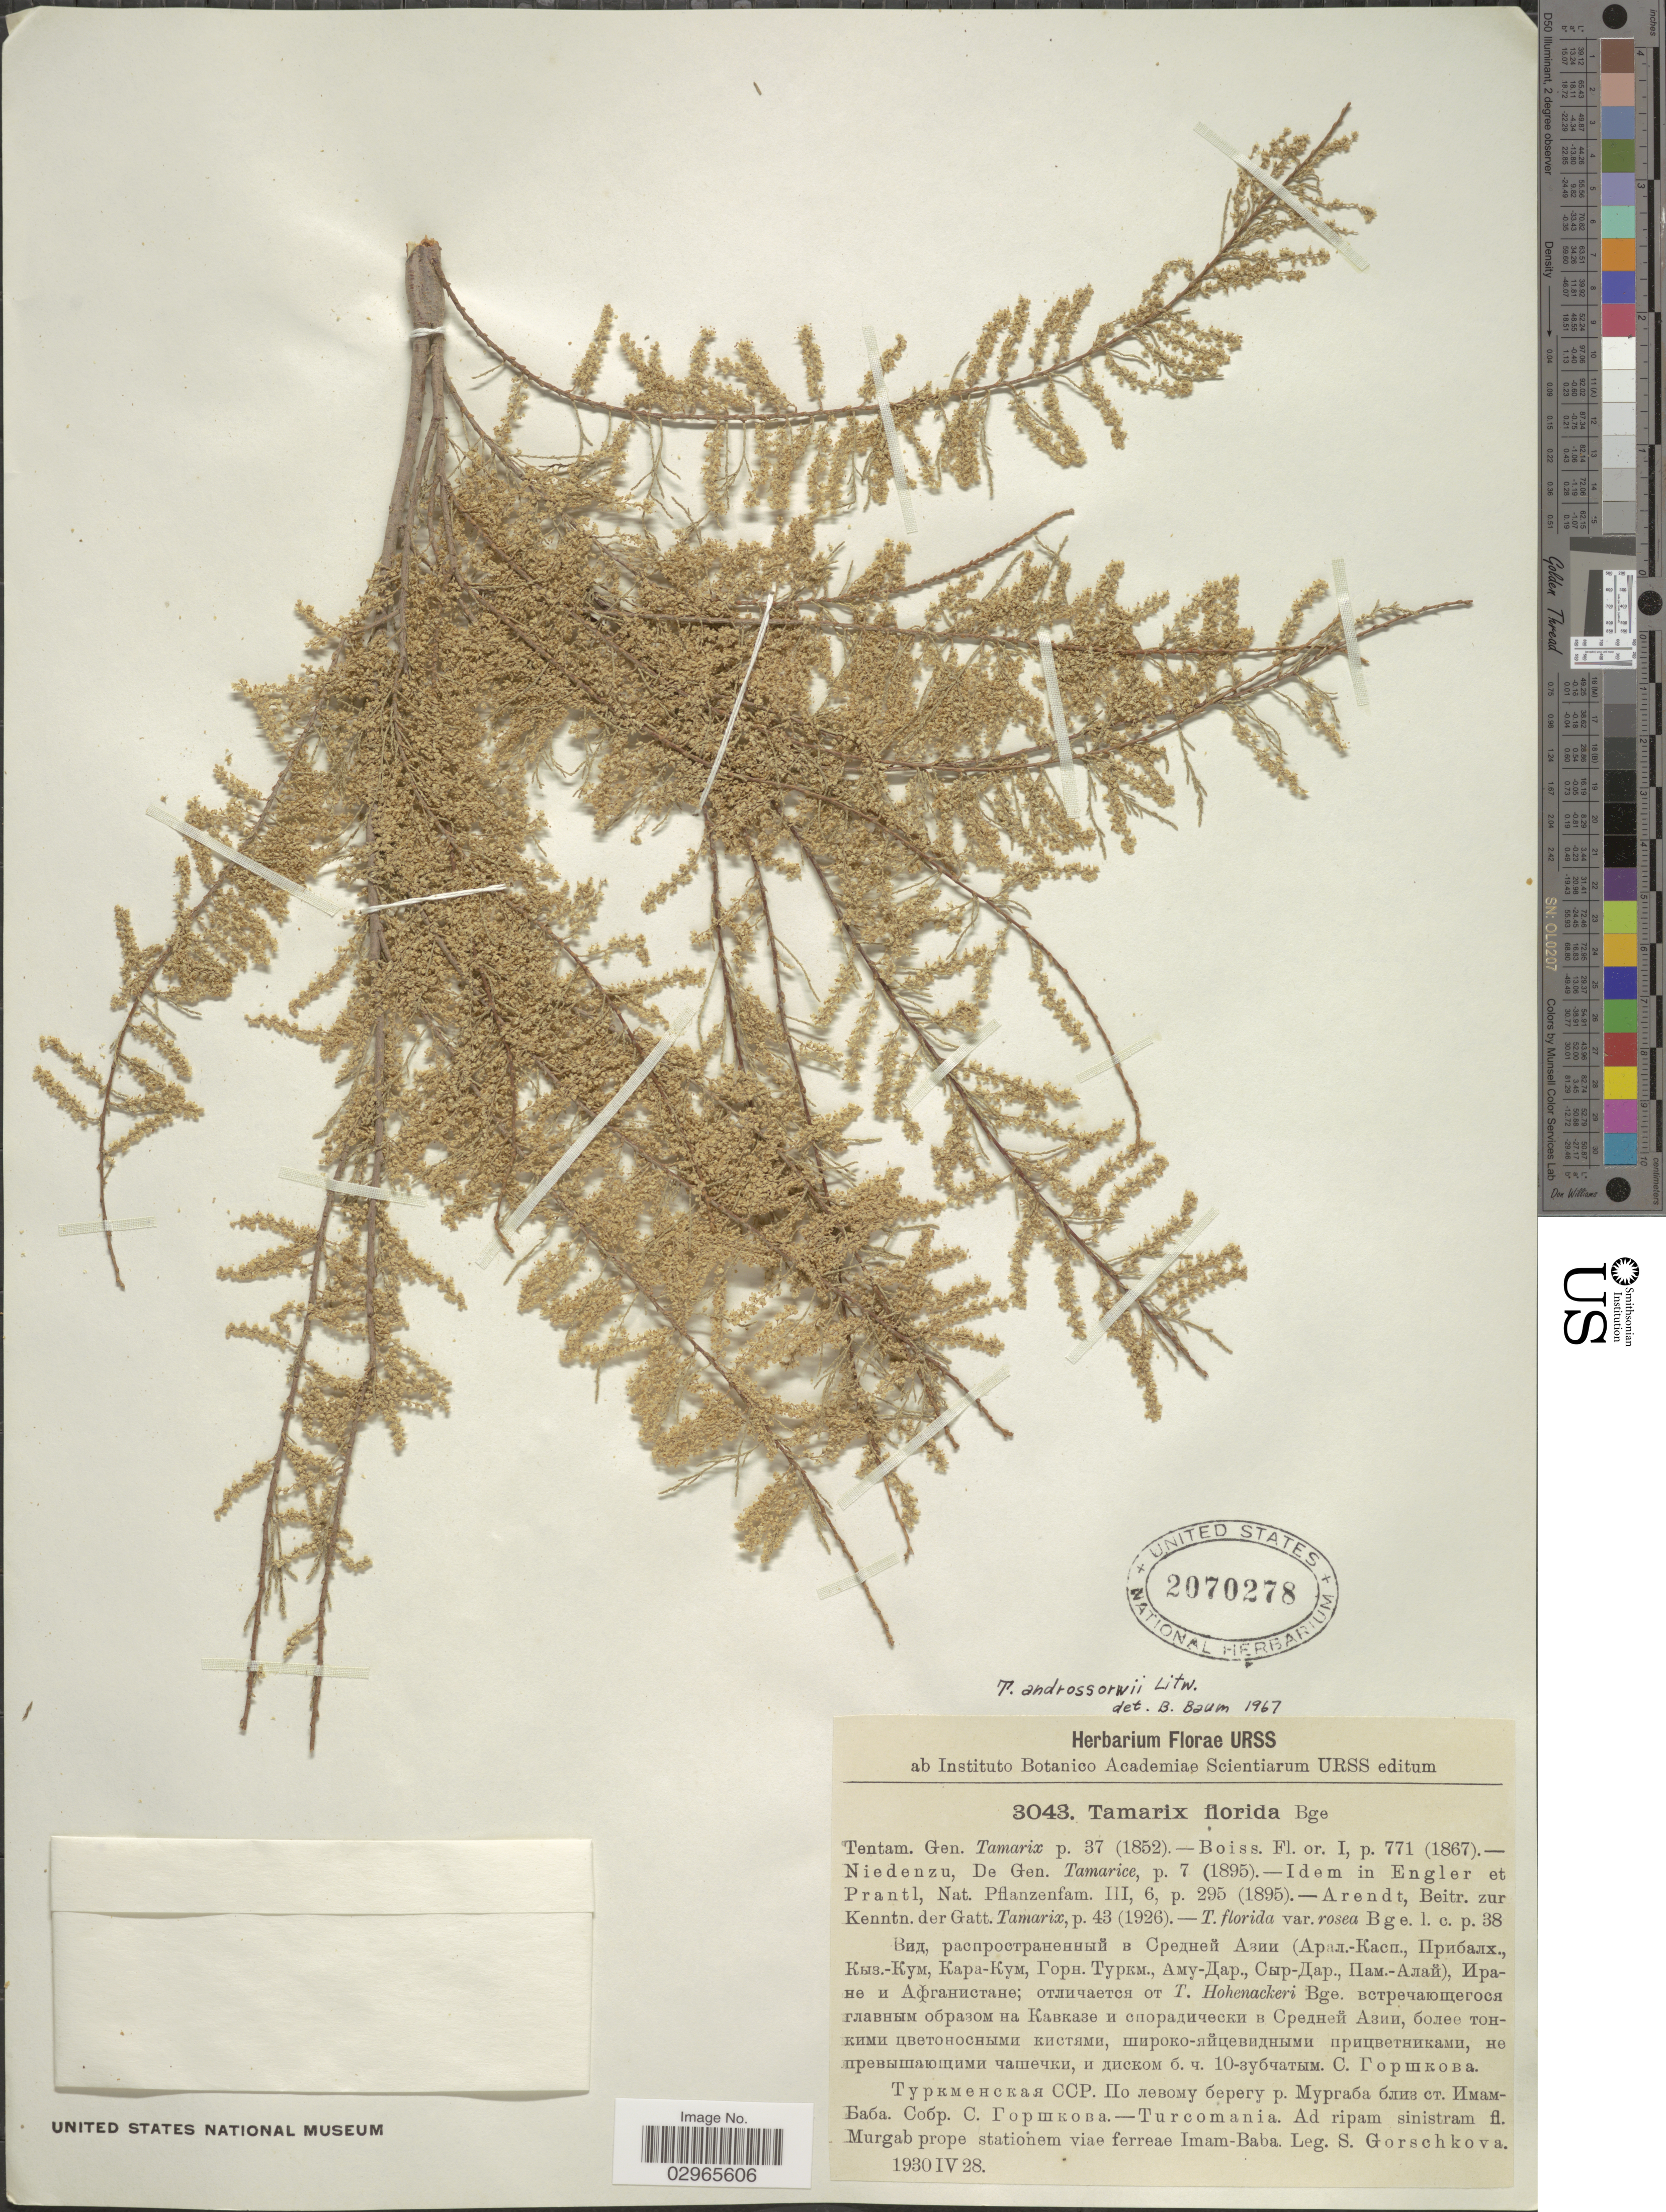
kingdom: Plantae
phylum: Tracheophyta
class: Magnoliopsida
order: Caryophyllales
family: Tamaricaceae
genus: Tamarix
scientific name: Tamarix androssowii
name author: Litv.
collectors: S. G. Gorschkova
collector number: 3043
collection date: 1930-04-28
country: Turkmenistan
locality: Turcomania. Ad ripam sinistram fl. Murgab prope stationem viae ferreae Imam-Baba.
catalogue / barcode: US 2070278